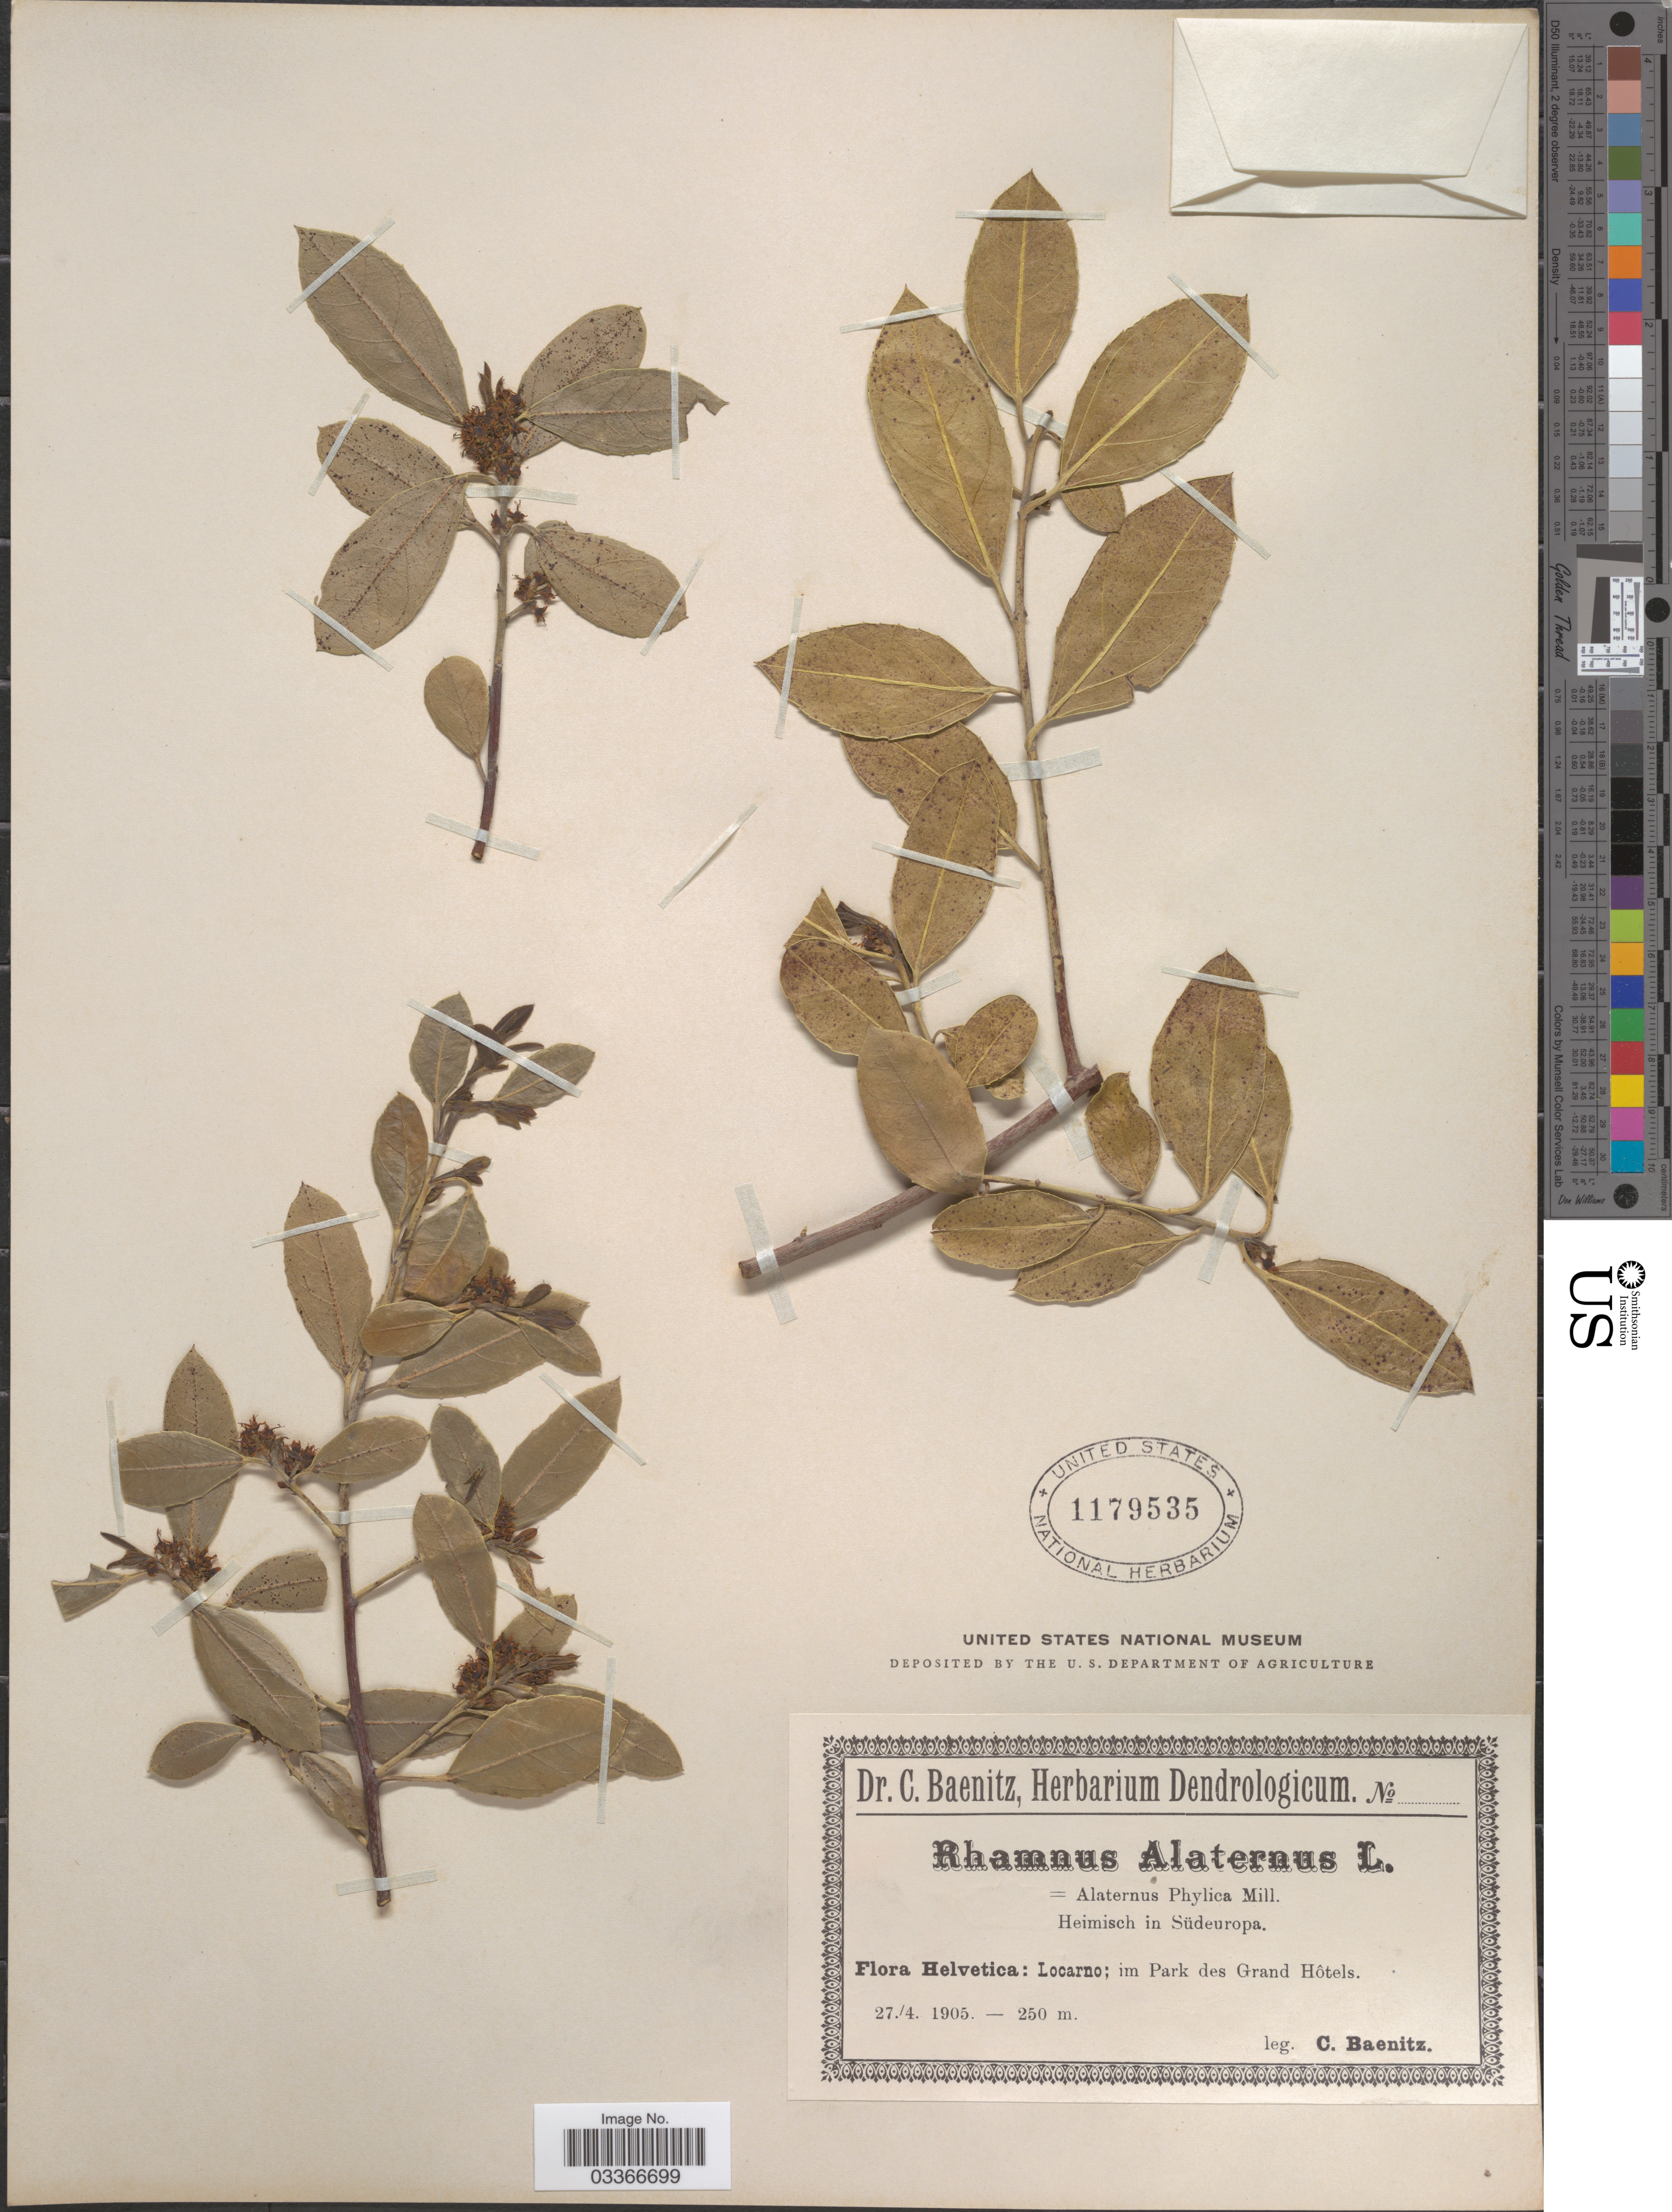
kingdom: Plantae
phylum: Tracheophyta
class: Magnoliopsida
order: Rosales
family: Rhamnaceae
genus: Rhamnus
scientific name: Rhamnus alaternus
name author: L.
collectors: C. G. Baenitz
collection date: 1905-04-27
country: Switzerland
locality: Helvetica: Locarno; im Park des Grand Hôtels.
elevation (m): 250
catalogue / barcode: US 1179535